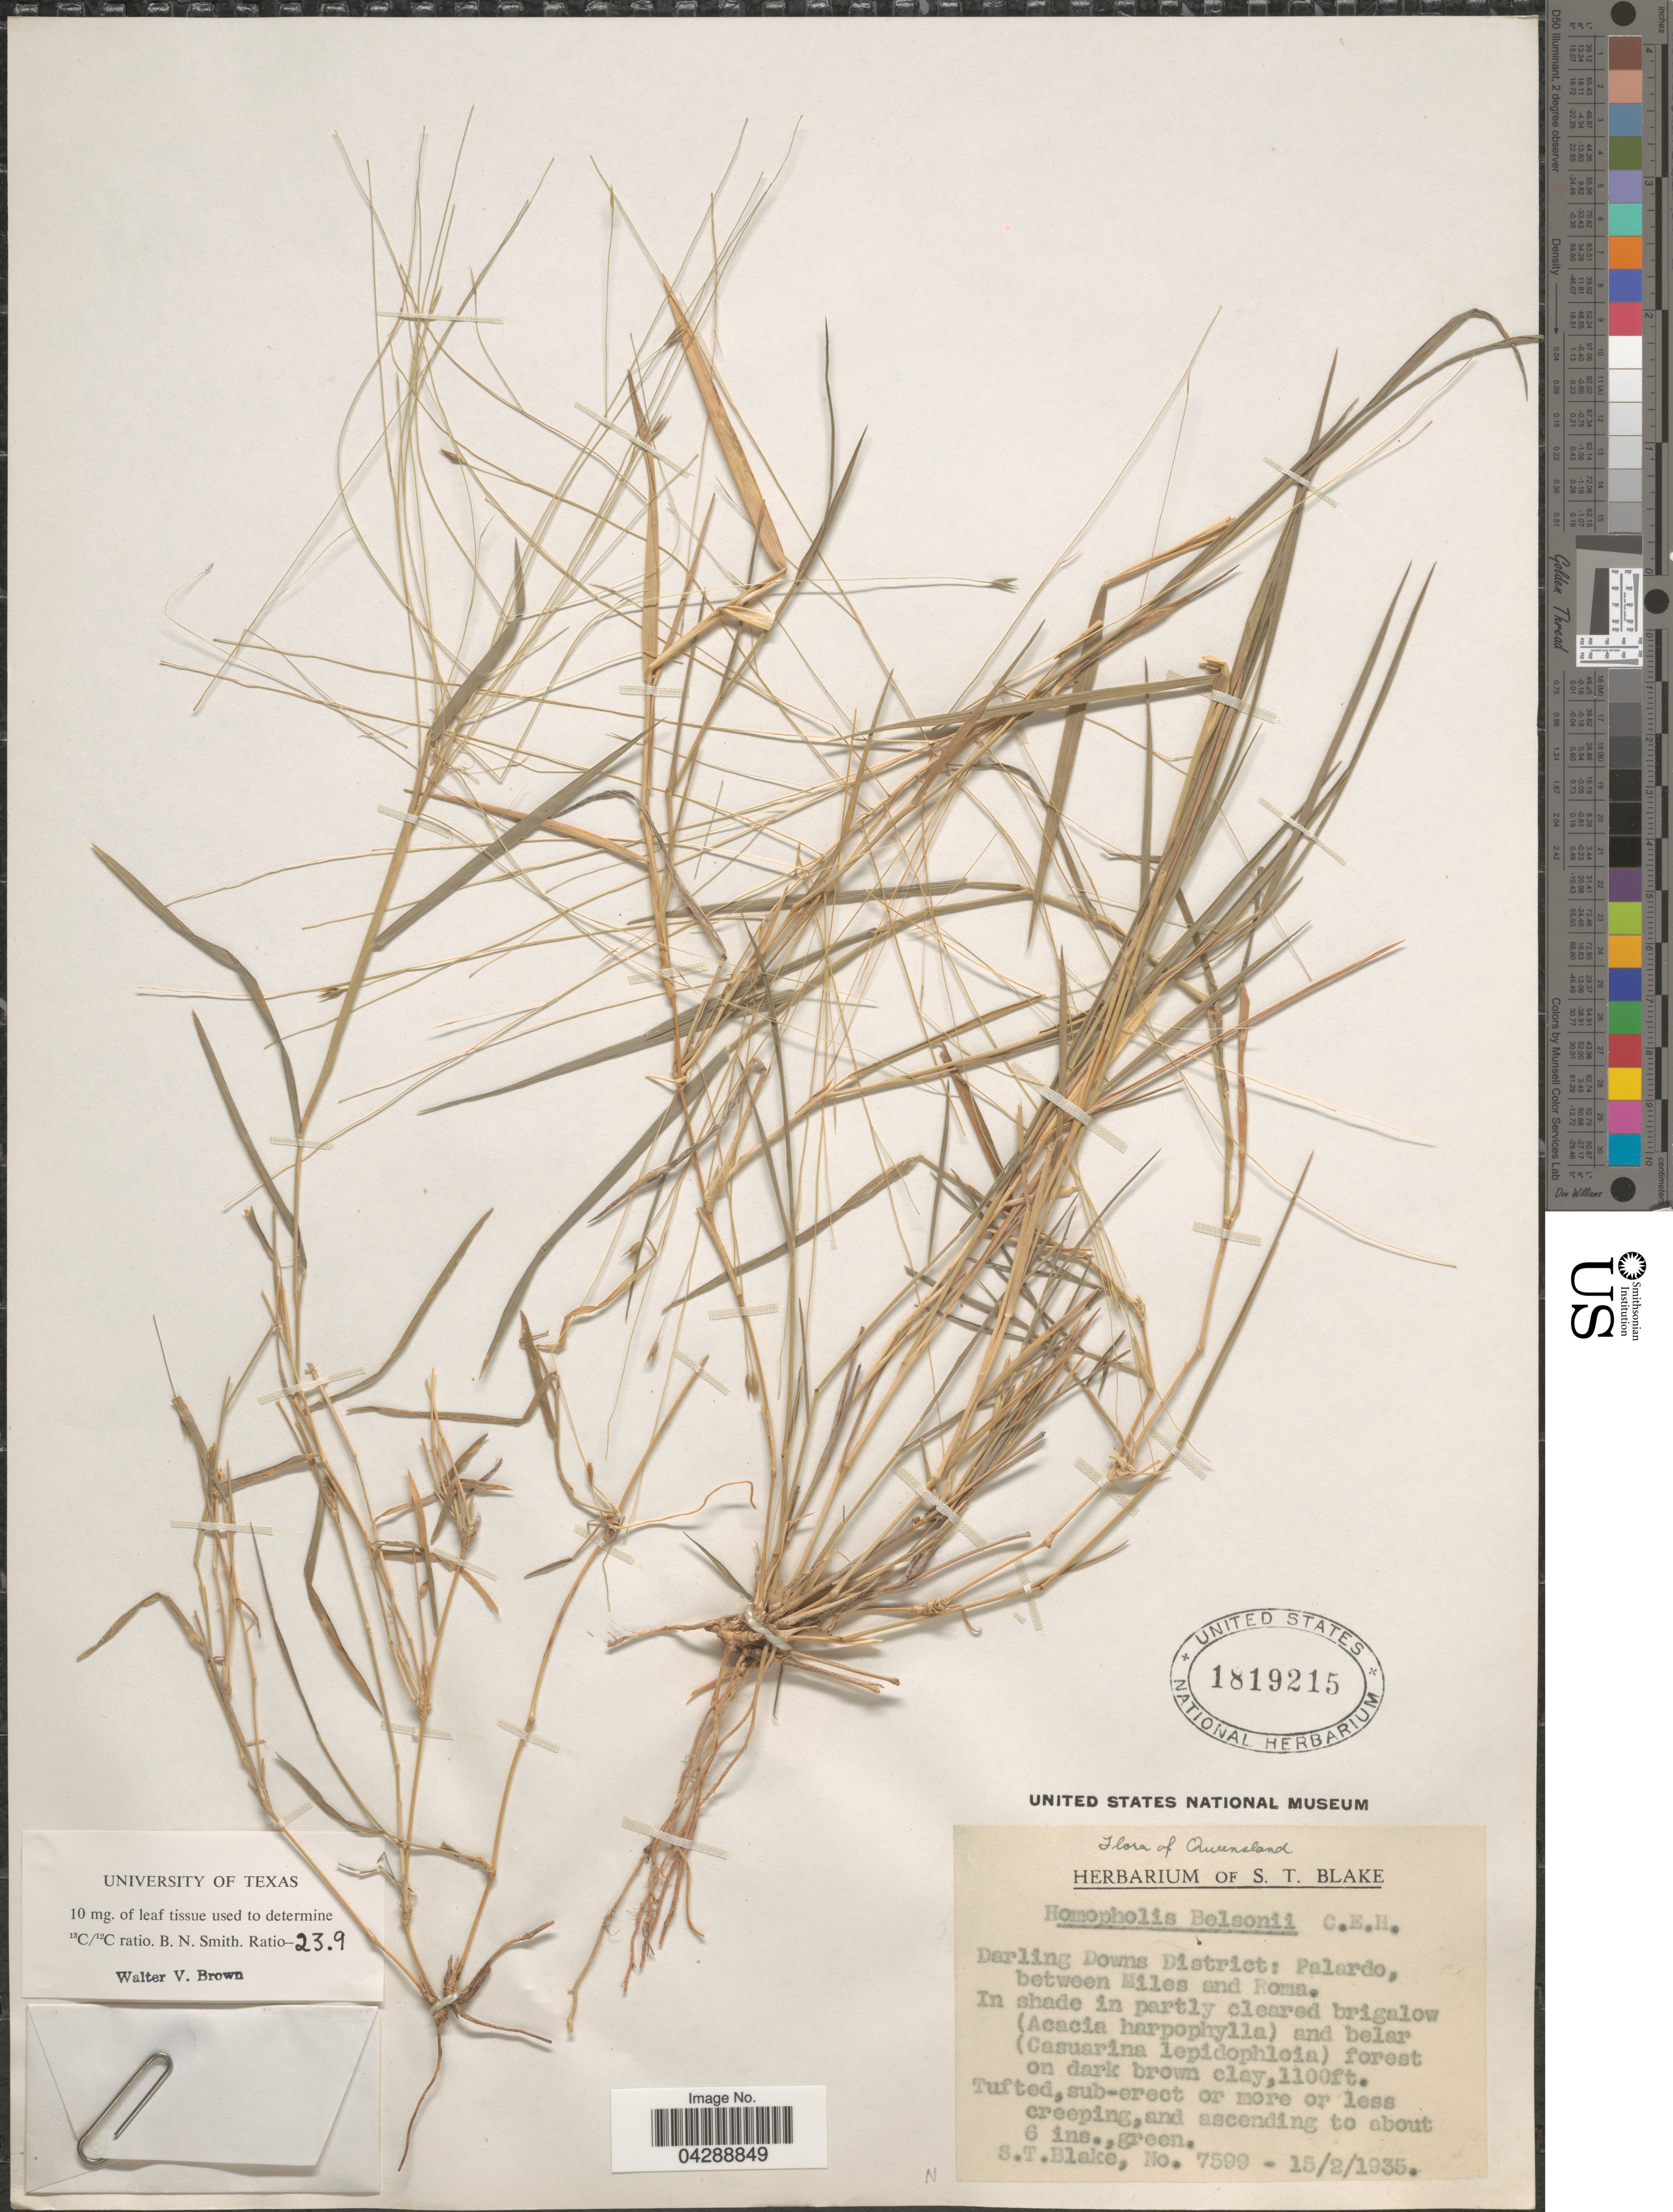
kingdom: Plantae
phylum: Tracheophyta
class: Liliopsida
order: Poales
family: Poaceae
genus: Homopholis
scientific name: Homopholis belsonii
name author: C.E. Hubb.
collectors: S. T. Blake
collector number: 7599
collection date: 1935-02-15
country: Australia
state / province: Queensland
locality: Darling Downs District: Palardo, between Miles and Roma.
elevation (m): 335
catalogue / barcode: US 1819215